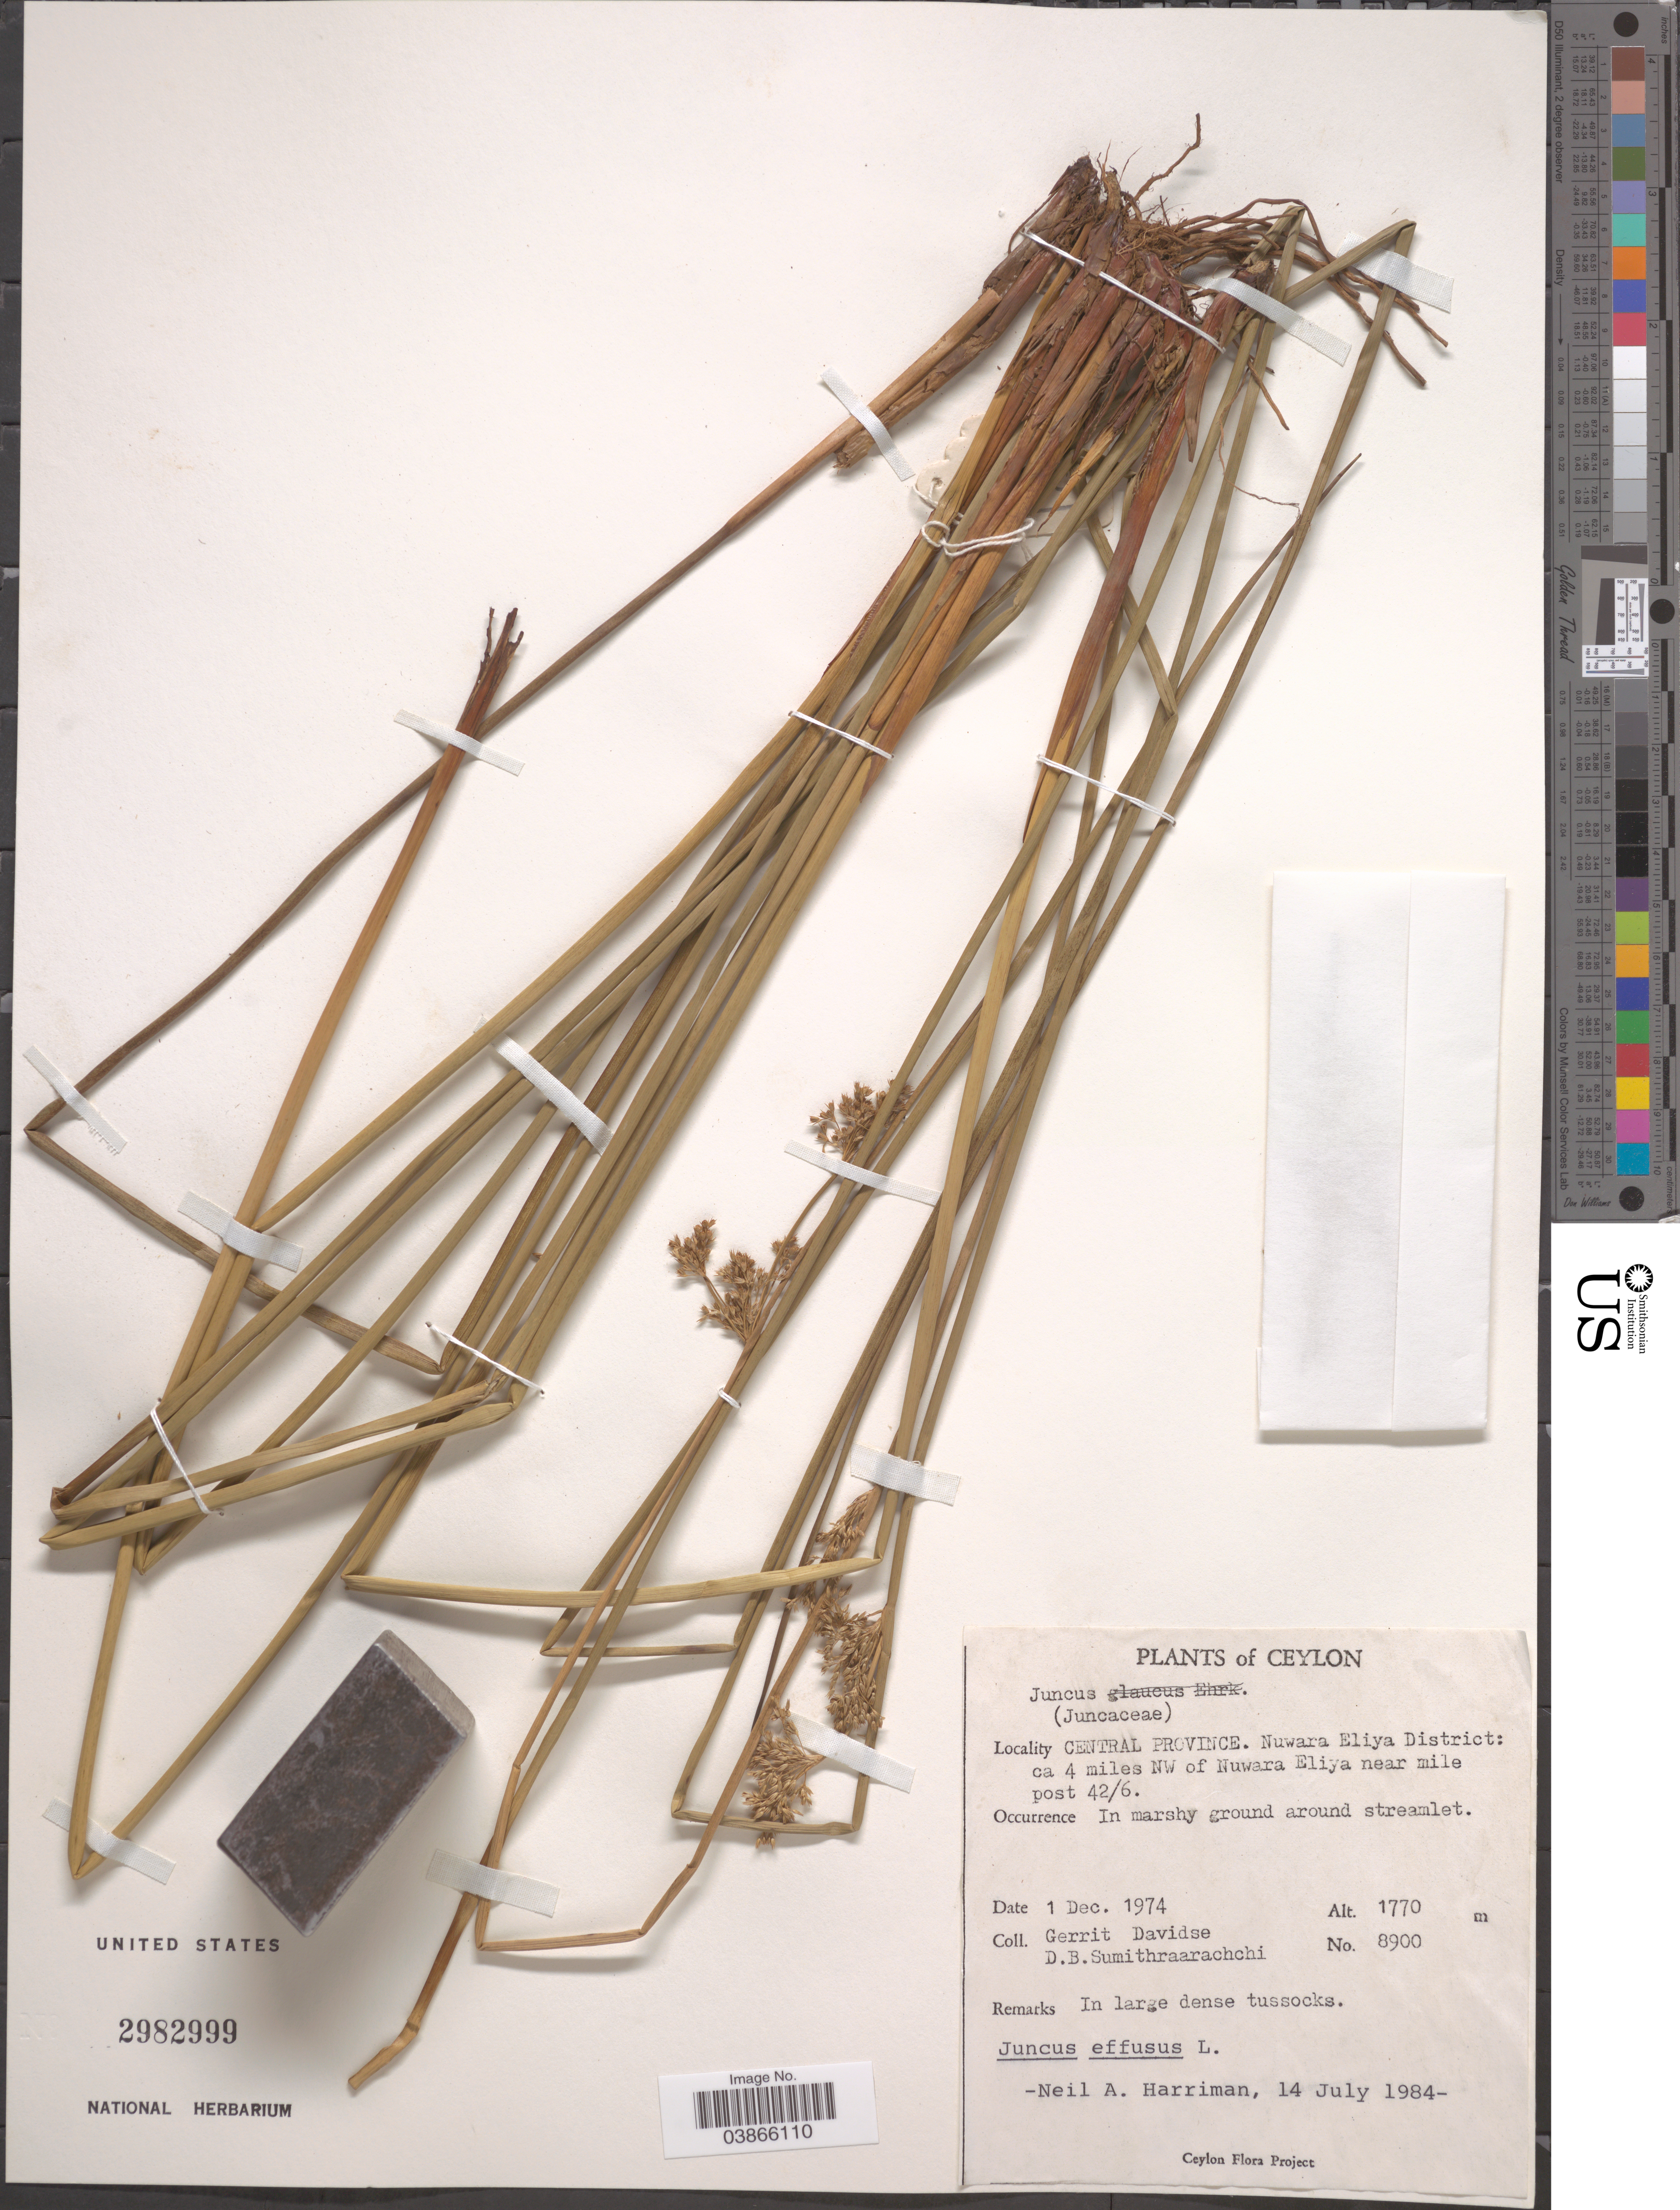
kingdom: Plantae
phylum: Tracheophyta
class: Liliopsida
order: Poales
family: Juncaceae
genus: Juncus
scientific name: Juncus effusus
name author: L.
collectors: G. Davidse & D. B. Sumithraarachchi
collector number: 8900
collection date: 1974-12-01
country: Sri Lanka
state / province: Central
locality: Ceylon. Nuwara Eliya District: ca 4 miles NW of Nuwara Eliya near mile post 42/6.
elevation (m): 1770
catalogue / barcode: US 2982999